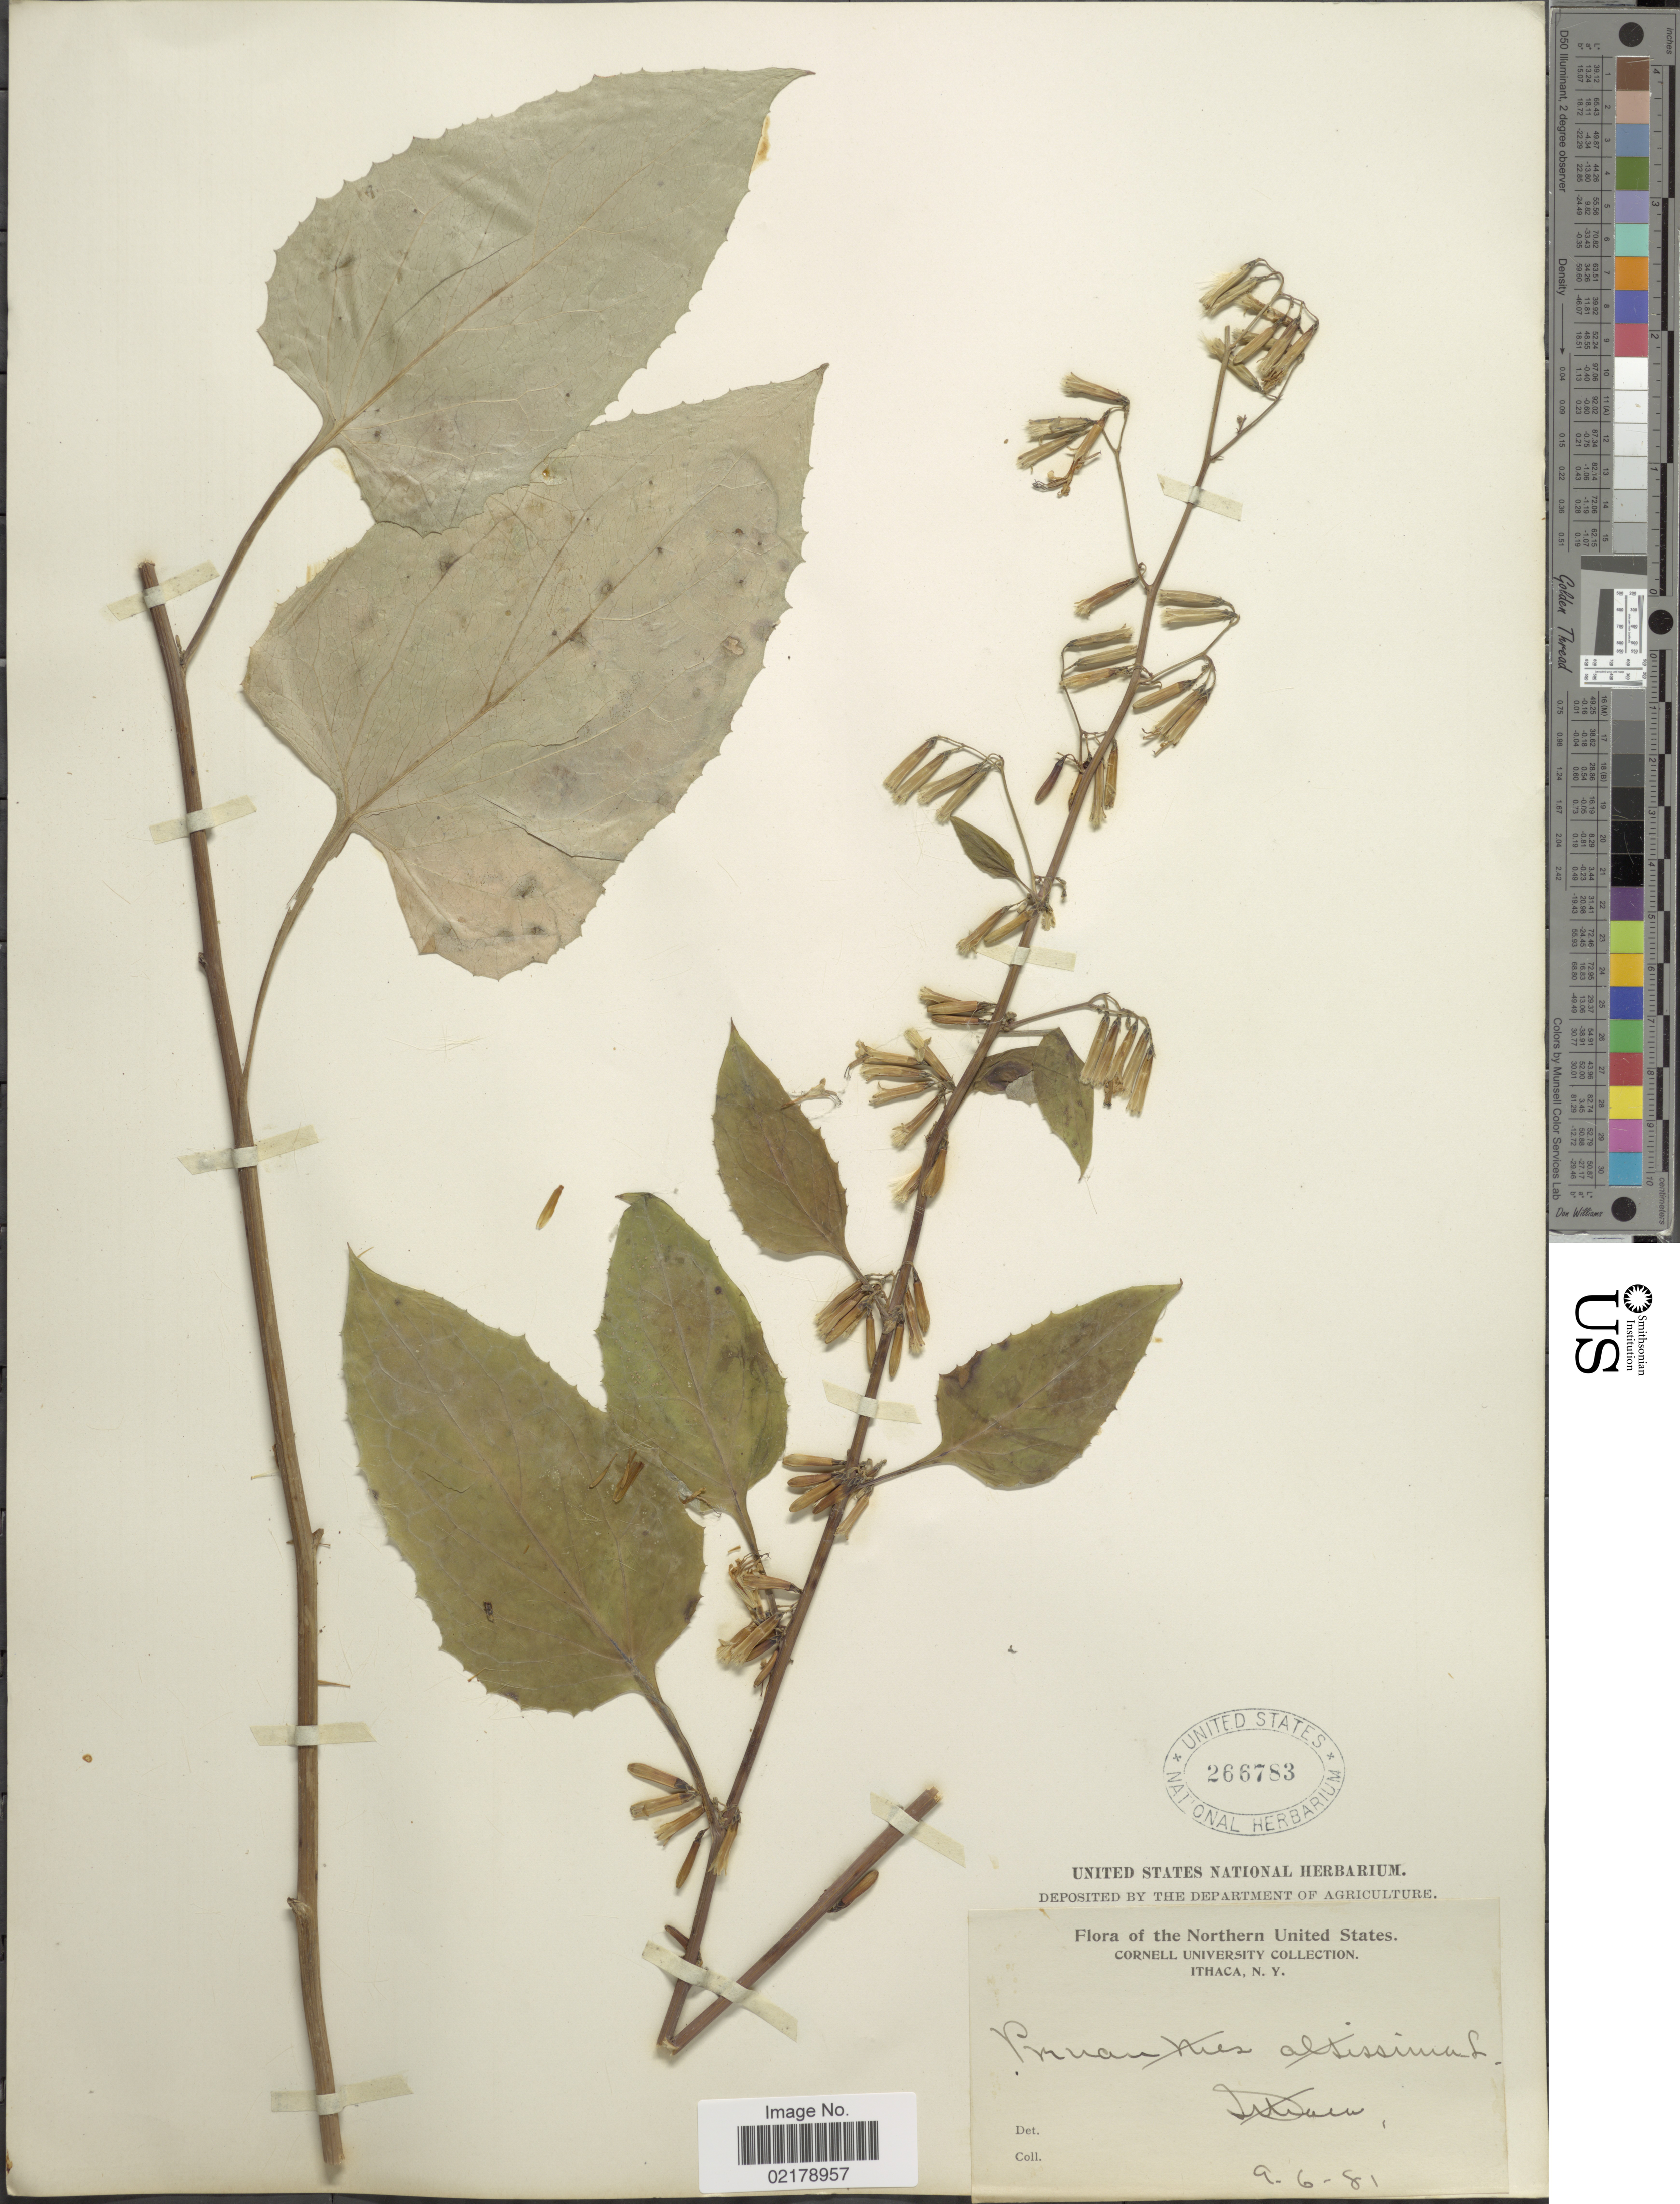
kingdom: Plantae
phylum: Tracheophyta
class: Magnoliopsida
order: Asterales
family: Asteraceae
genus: Nabalus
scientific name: Nabalus altissimus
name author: (L.) Hook.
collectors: Cornell University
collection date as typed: Transcribed d/m/y: 9/6/81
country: United States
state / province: New York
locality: Ithaca, The Northern United States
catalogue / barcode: US 266783